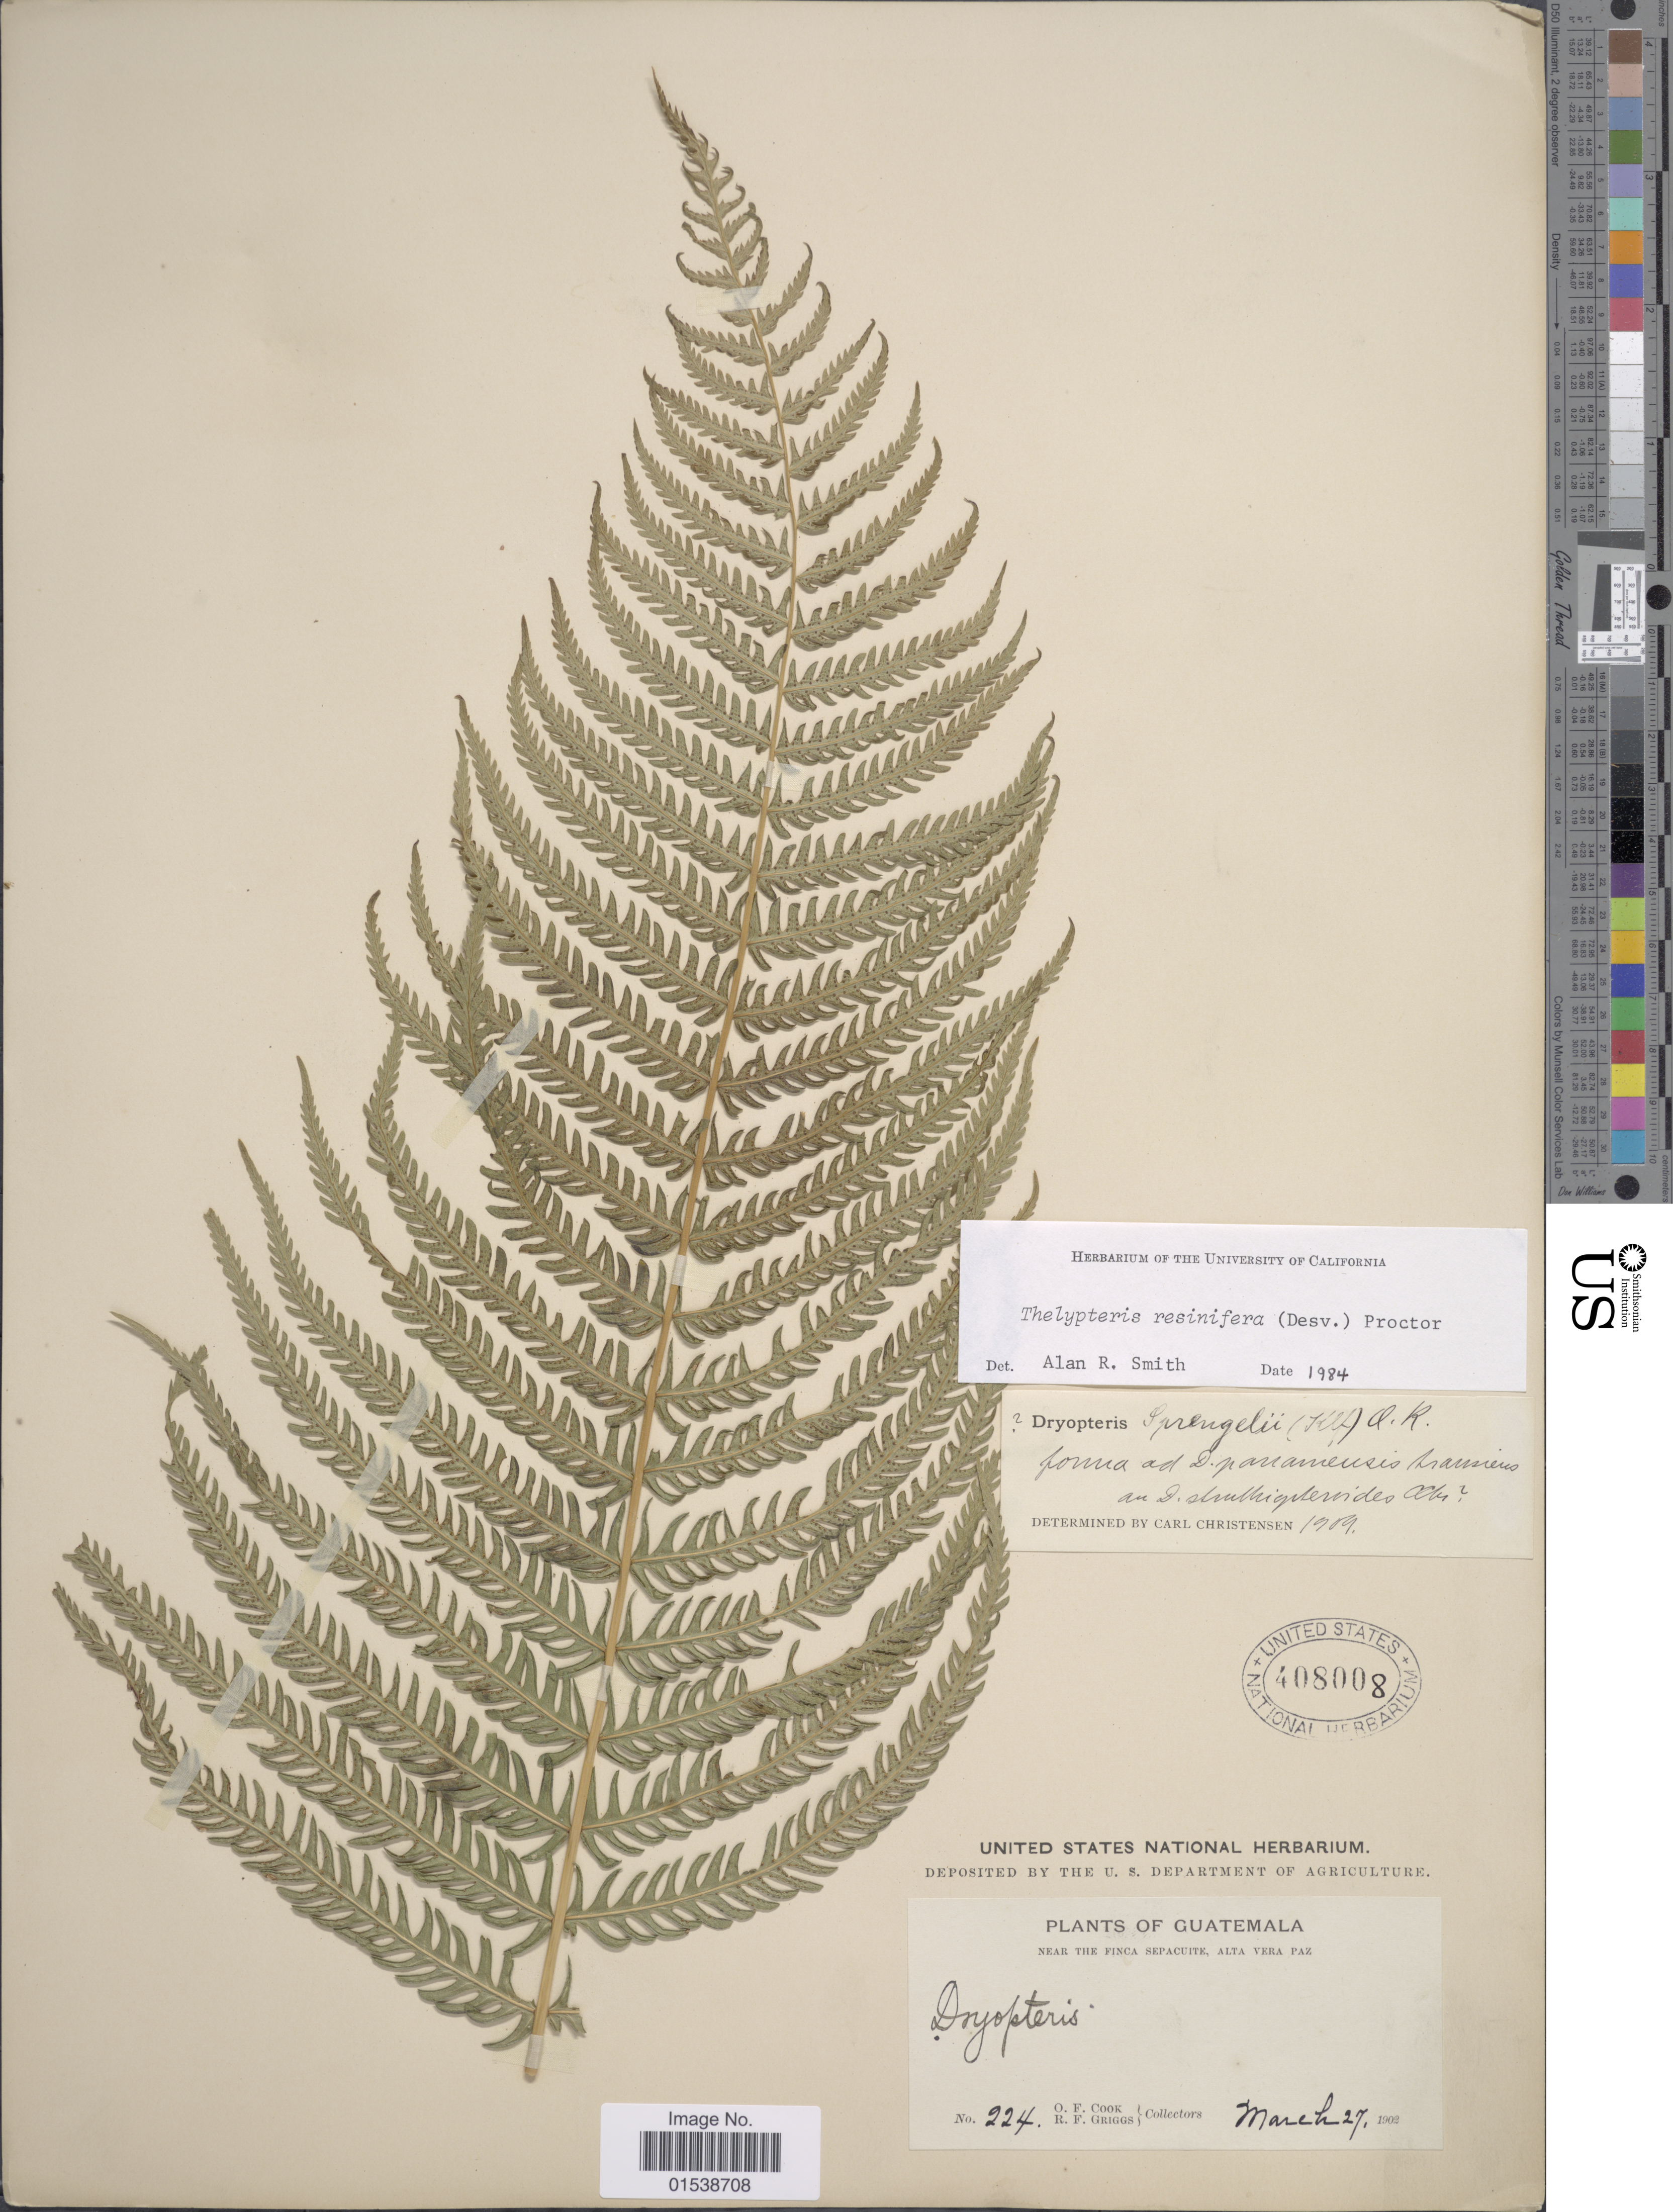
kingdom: Plantae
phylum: Tracheophyta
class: Polypodiopsida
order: Polypodiales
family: Thelypteridaceae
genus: Amauropelta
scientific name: Amauropelta resinifera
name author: (Desv.) Pic. Serm.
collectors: O. F. Cook & R. F. Griggs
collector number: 224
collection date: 1902-03-27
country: Guatemala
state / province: Alta Verapaz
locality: Near the Sepacuite, Alta Vera Paz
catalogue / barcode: US 408008